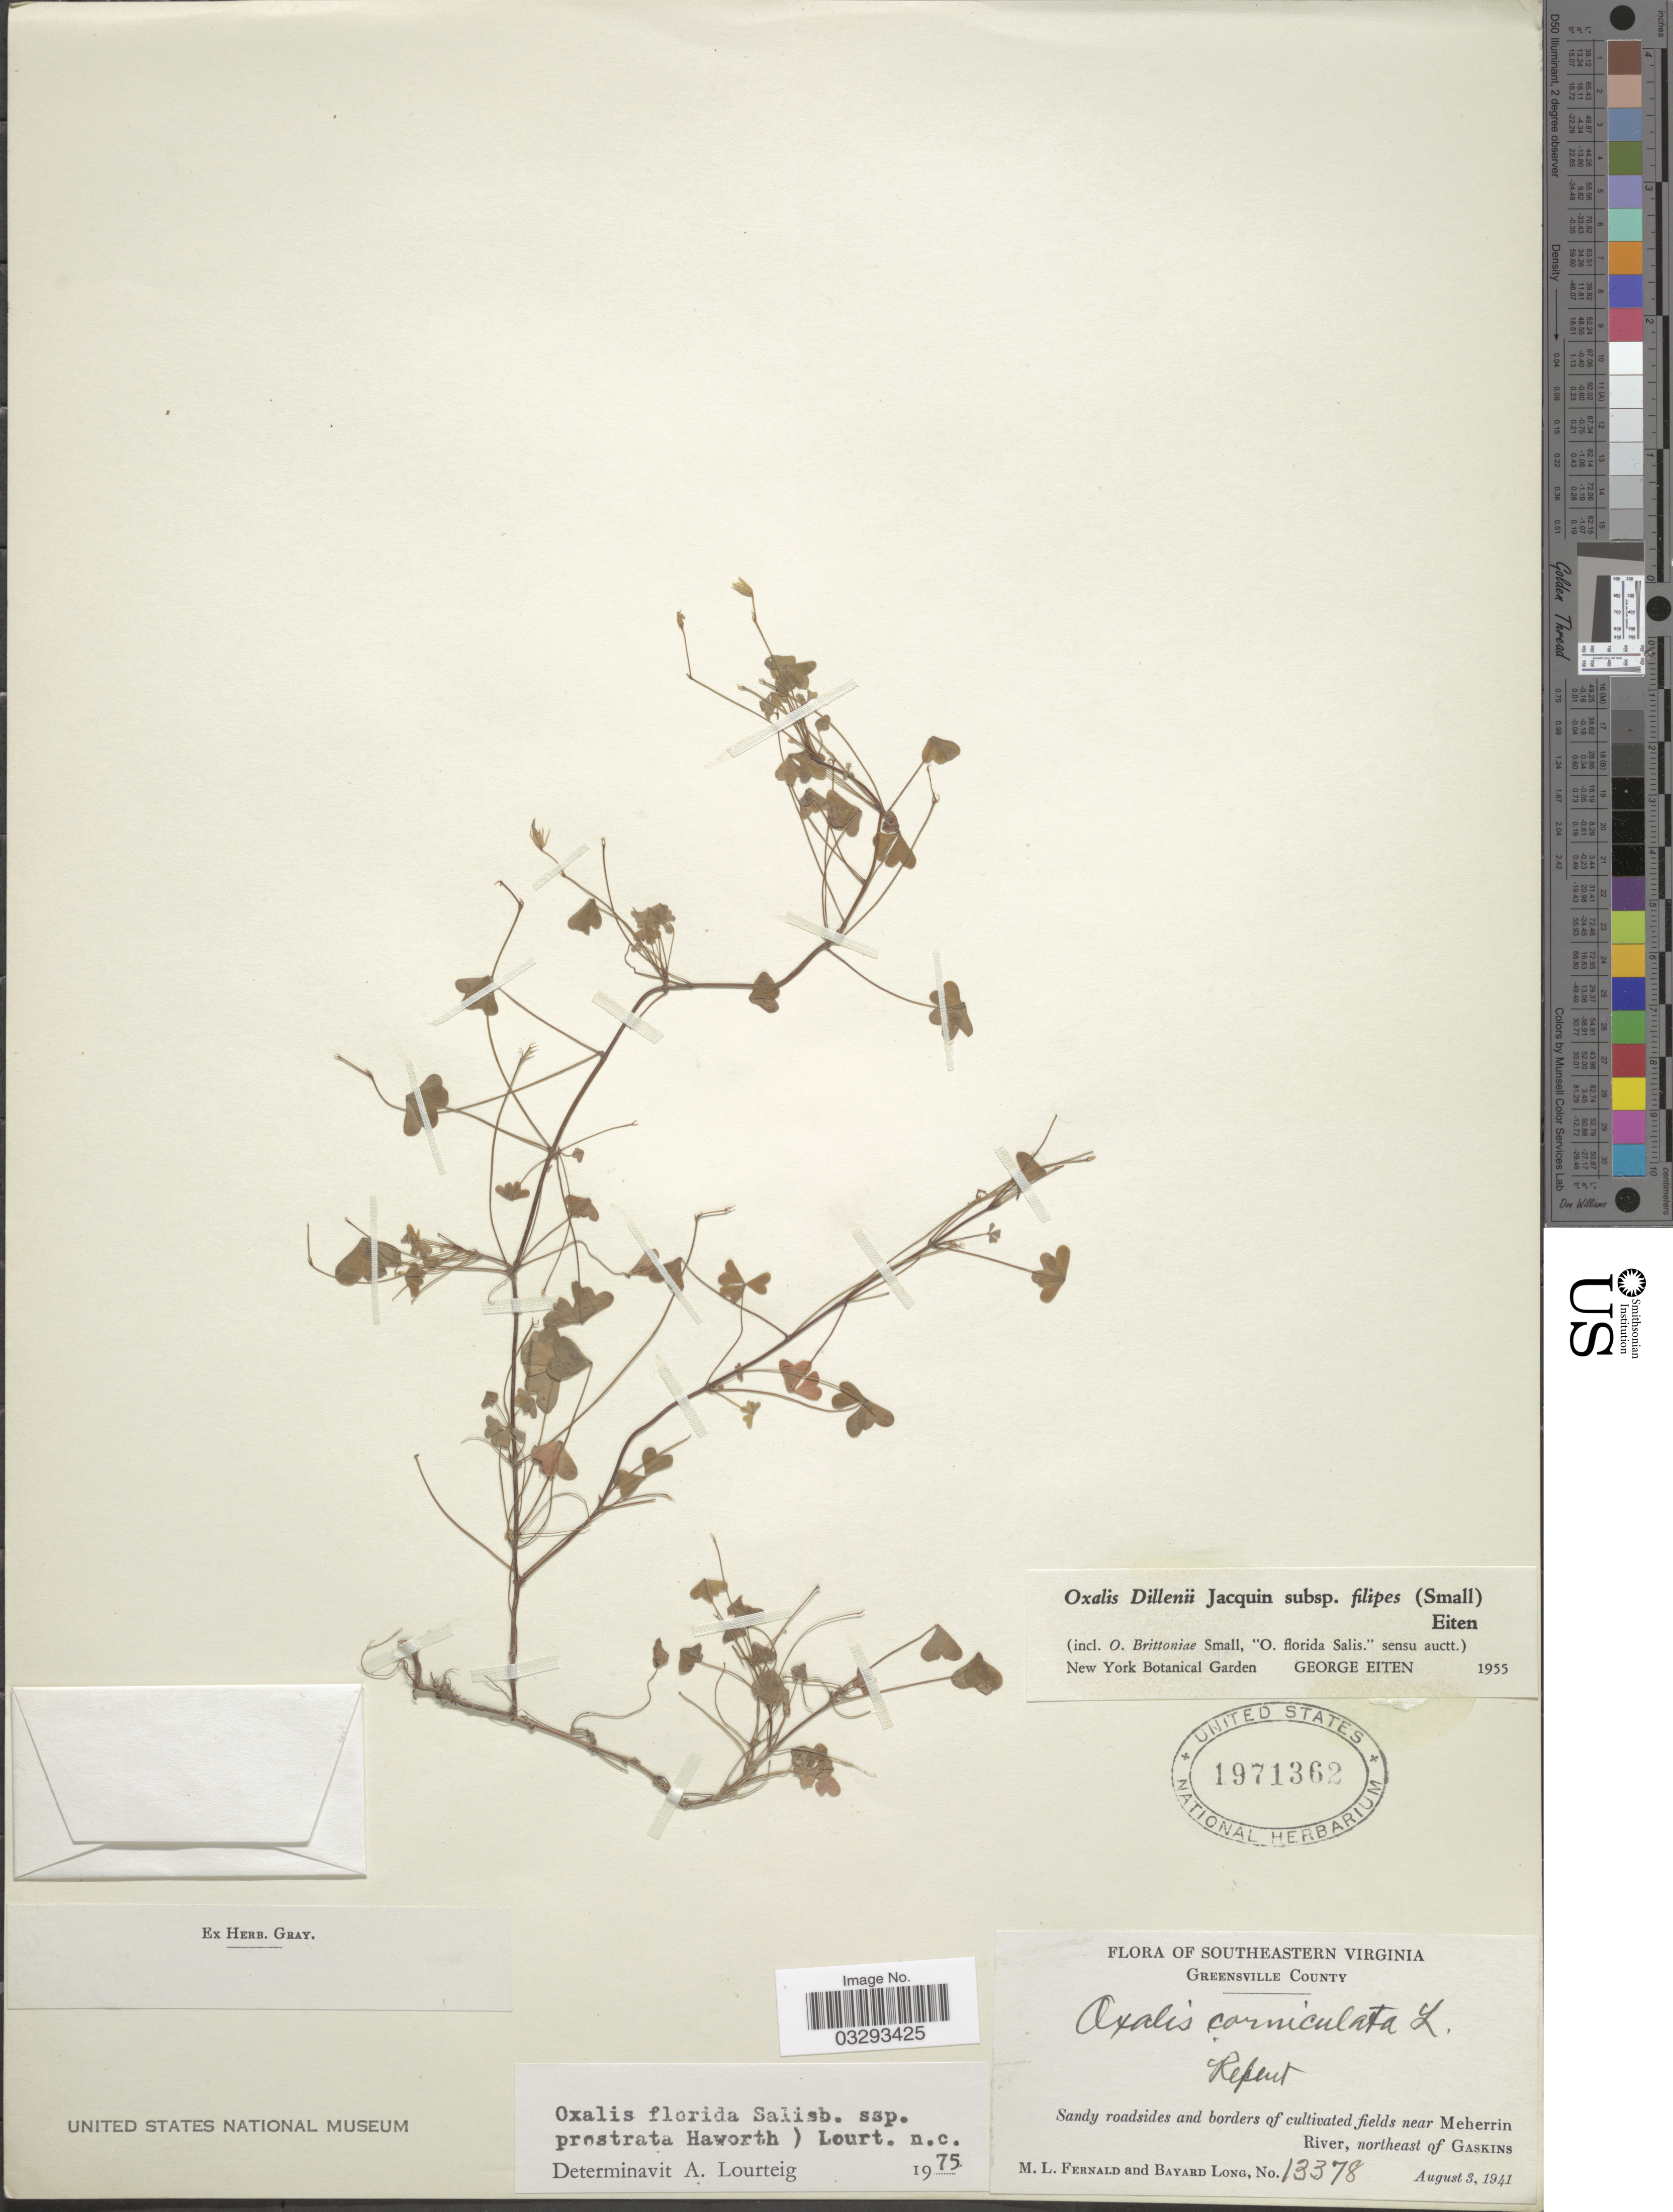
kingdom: Plantae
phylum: Tracheophyta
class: Magnoliopsida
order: Oxalidales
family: Oxalidaceae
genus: Oxalis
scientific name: Oxalis florida subsp. prostrata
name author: (Haw.) Lourteig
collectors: M. L. Fernald & B. Long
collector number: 13378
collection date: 1941-08-03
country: United States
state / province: Virginia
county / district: Greensville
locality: Southeastern Virginia. Greensville County. Sandy roadsides and borders of cultivated fields near Meherrin River, northeast of Gaskins.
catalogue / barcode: US 1971362